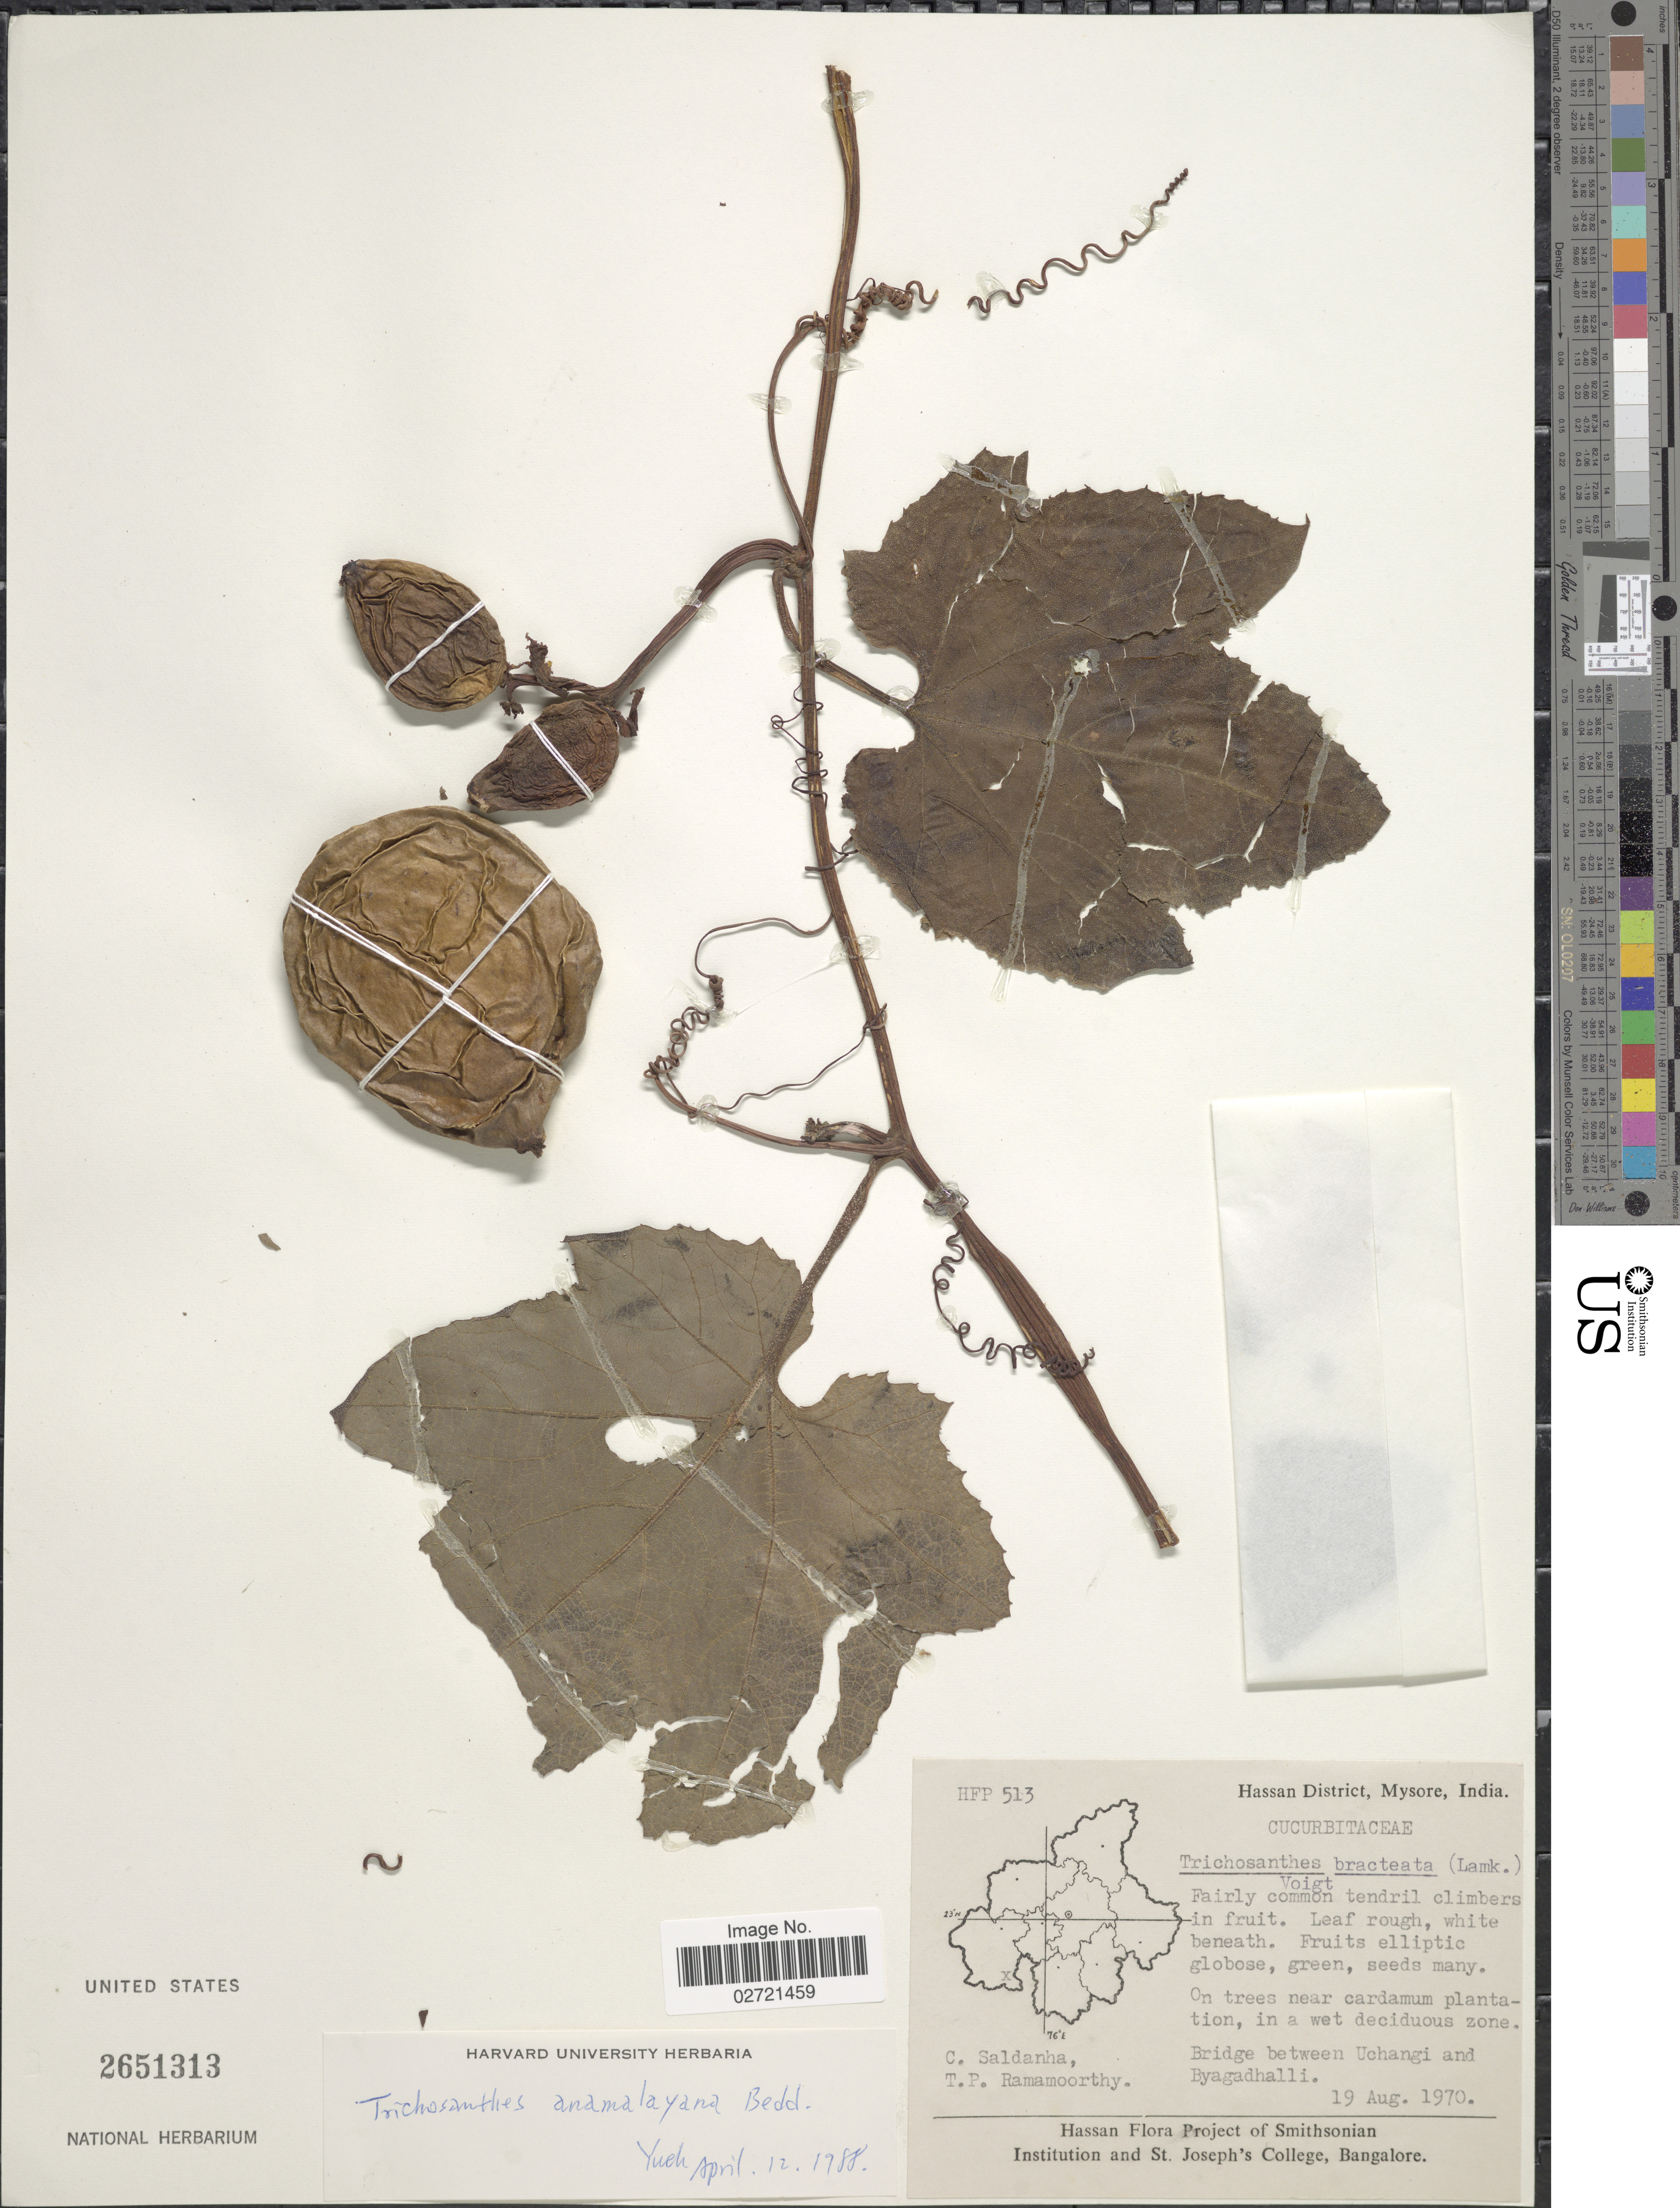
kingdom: Plantae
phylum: Tracheophyta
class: Magnoliopsida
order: Cucurbitales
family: Cucurbitaceae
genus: Trichosanthes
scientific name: Trichosanthes anamalayana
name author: Bedd.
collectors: C. Saldanha & T. P. Ramamoorthy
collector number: HFP 513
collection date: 1970-08-19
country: India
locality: Hassan District, Mysore, Bridge between Uchangi and Byagadhalli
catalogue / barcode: US 2651313